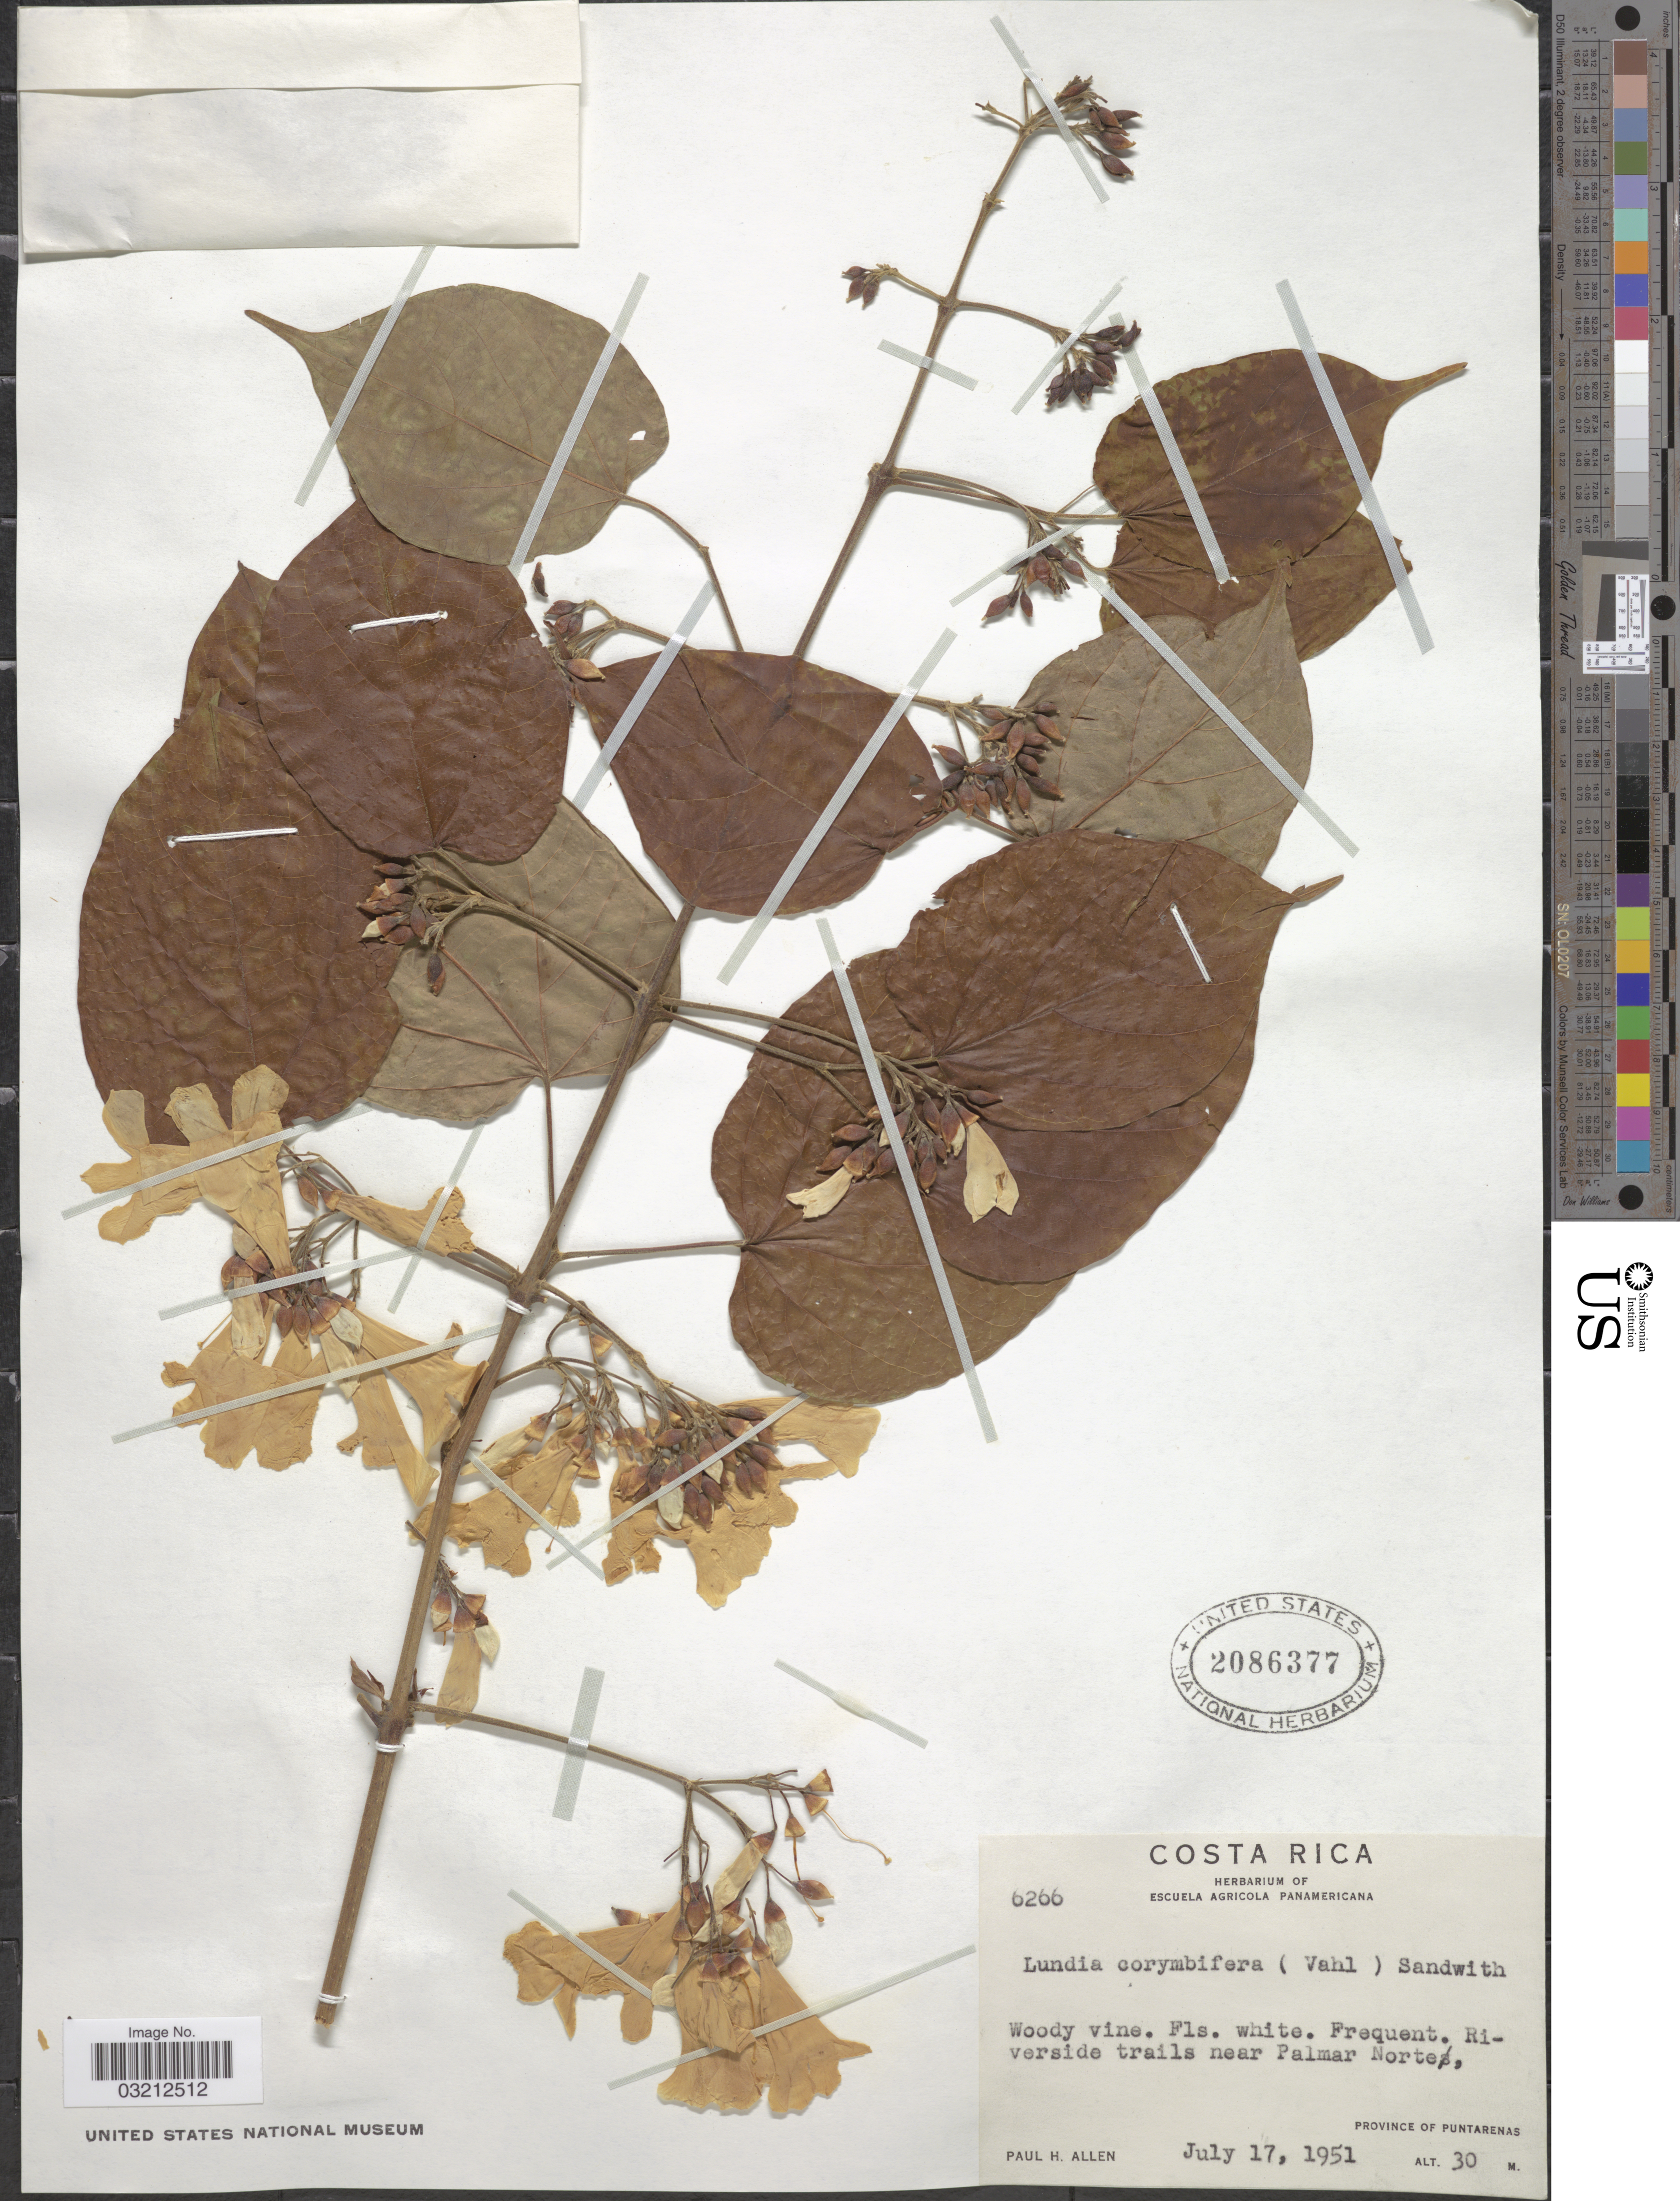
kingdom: Plantae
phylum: Tracheophyta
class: Magnoliopsida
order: Lamiales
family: Bignoniaceae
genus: Lundia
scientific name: Lundia corymbifera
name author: (Vahl) Sandwith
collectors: P. H. Allen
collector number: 6266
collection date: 1951-07-17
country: Costa Rica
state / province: Puntarenas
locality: Riverside trails near Palmar Norte.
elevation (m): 30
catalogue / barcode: US 2086377